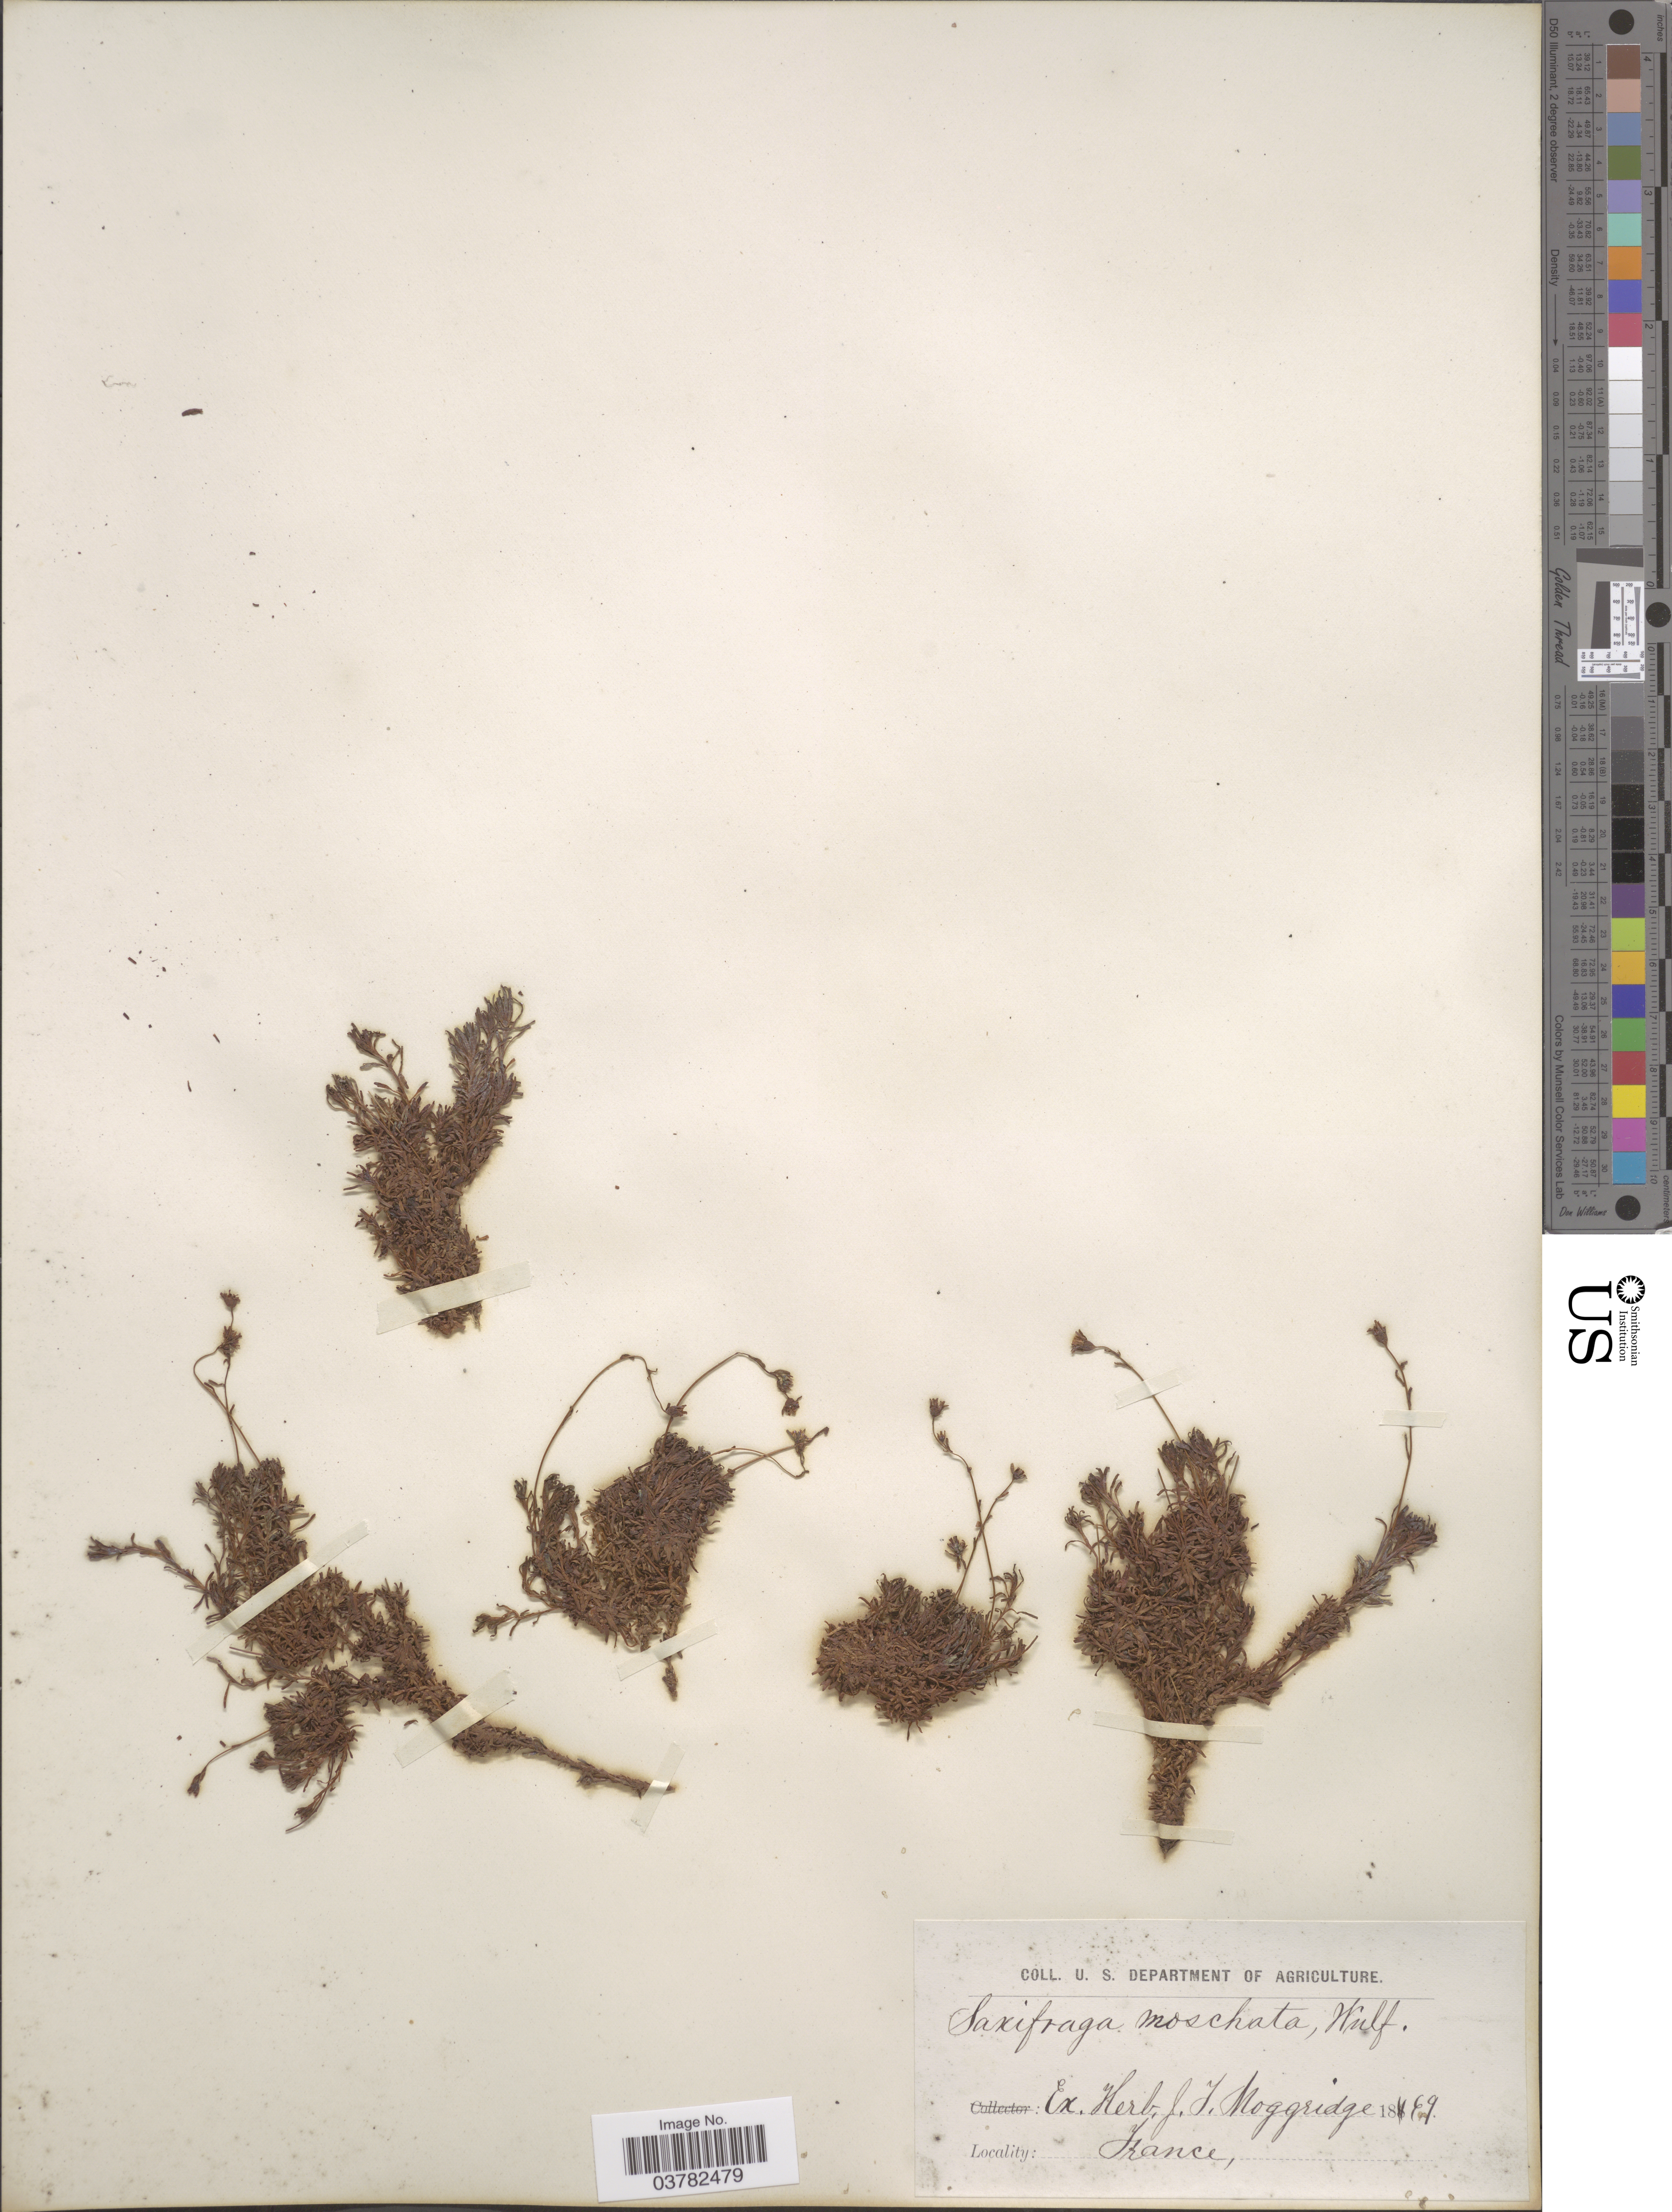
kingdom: Plantae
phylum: Tracheophyta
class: Magnoliopsida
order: Saxifragales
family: Saxifragaceae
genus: Saxifraga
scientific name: Saxifraga moschata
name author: Wulfen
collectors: ex herb. J.T. Moggridge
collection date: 1869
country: France